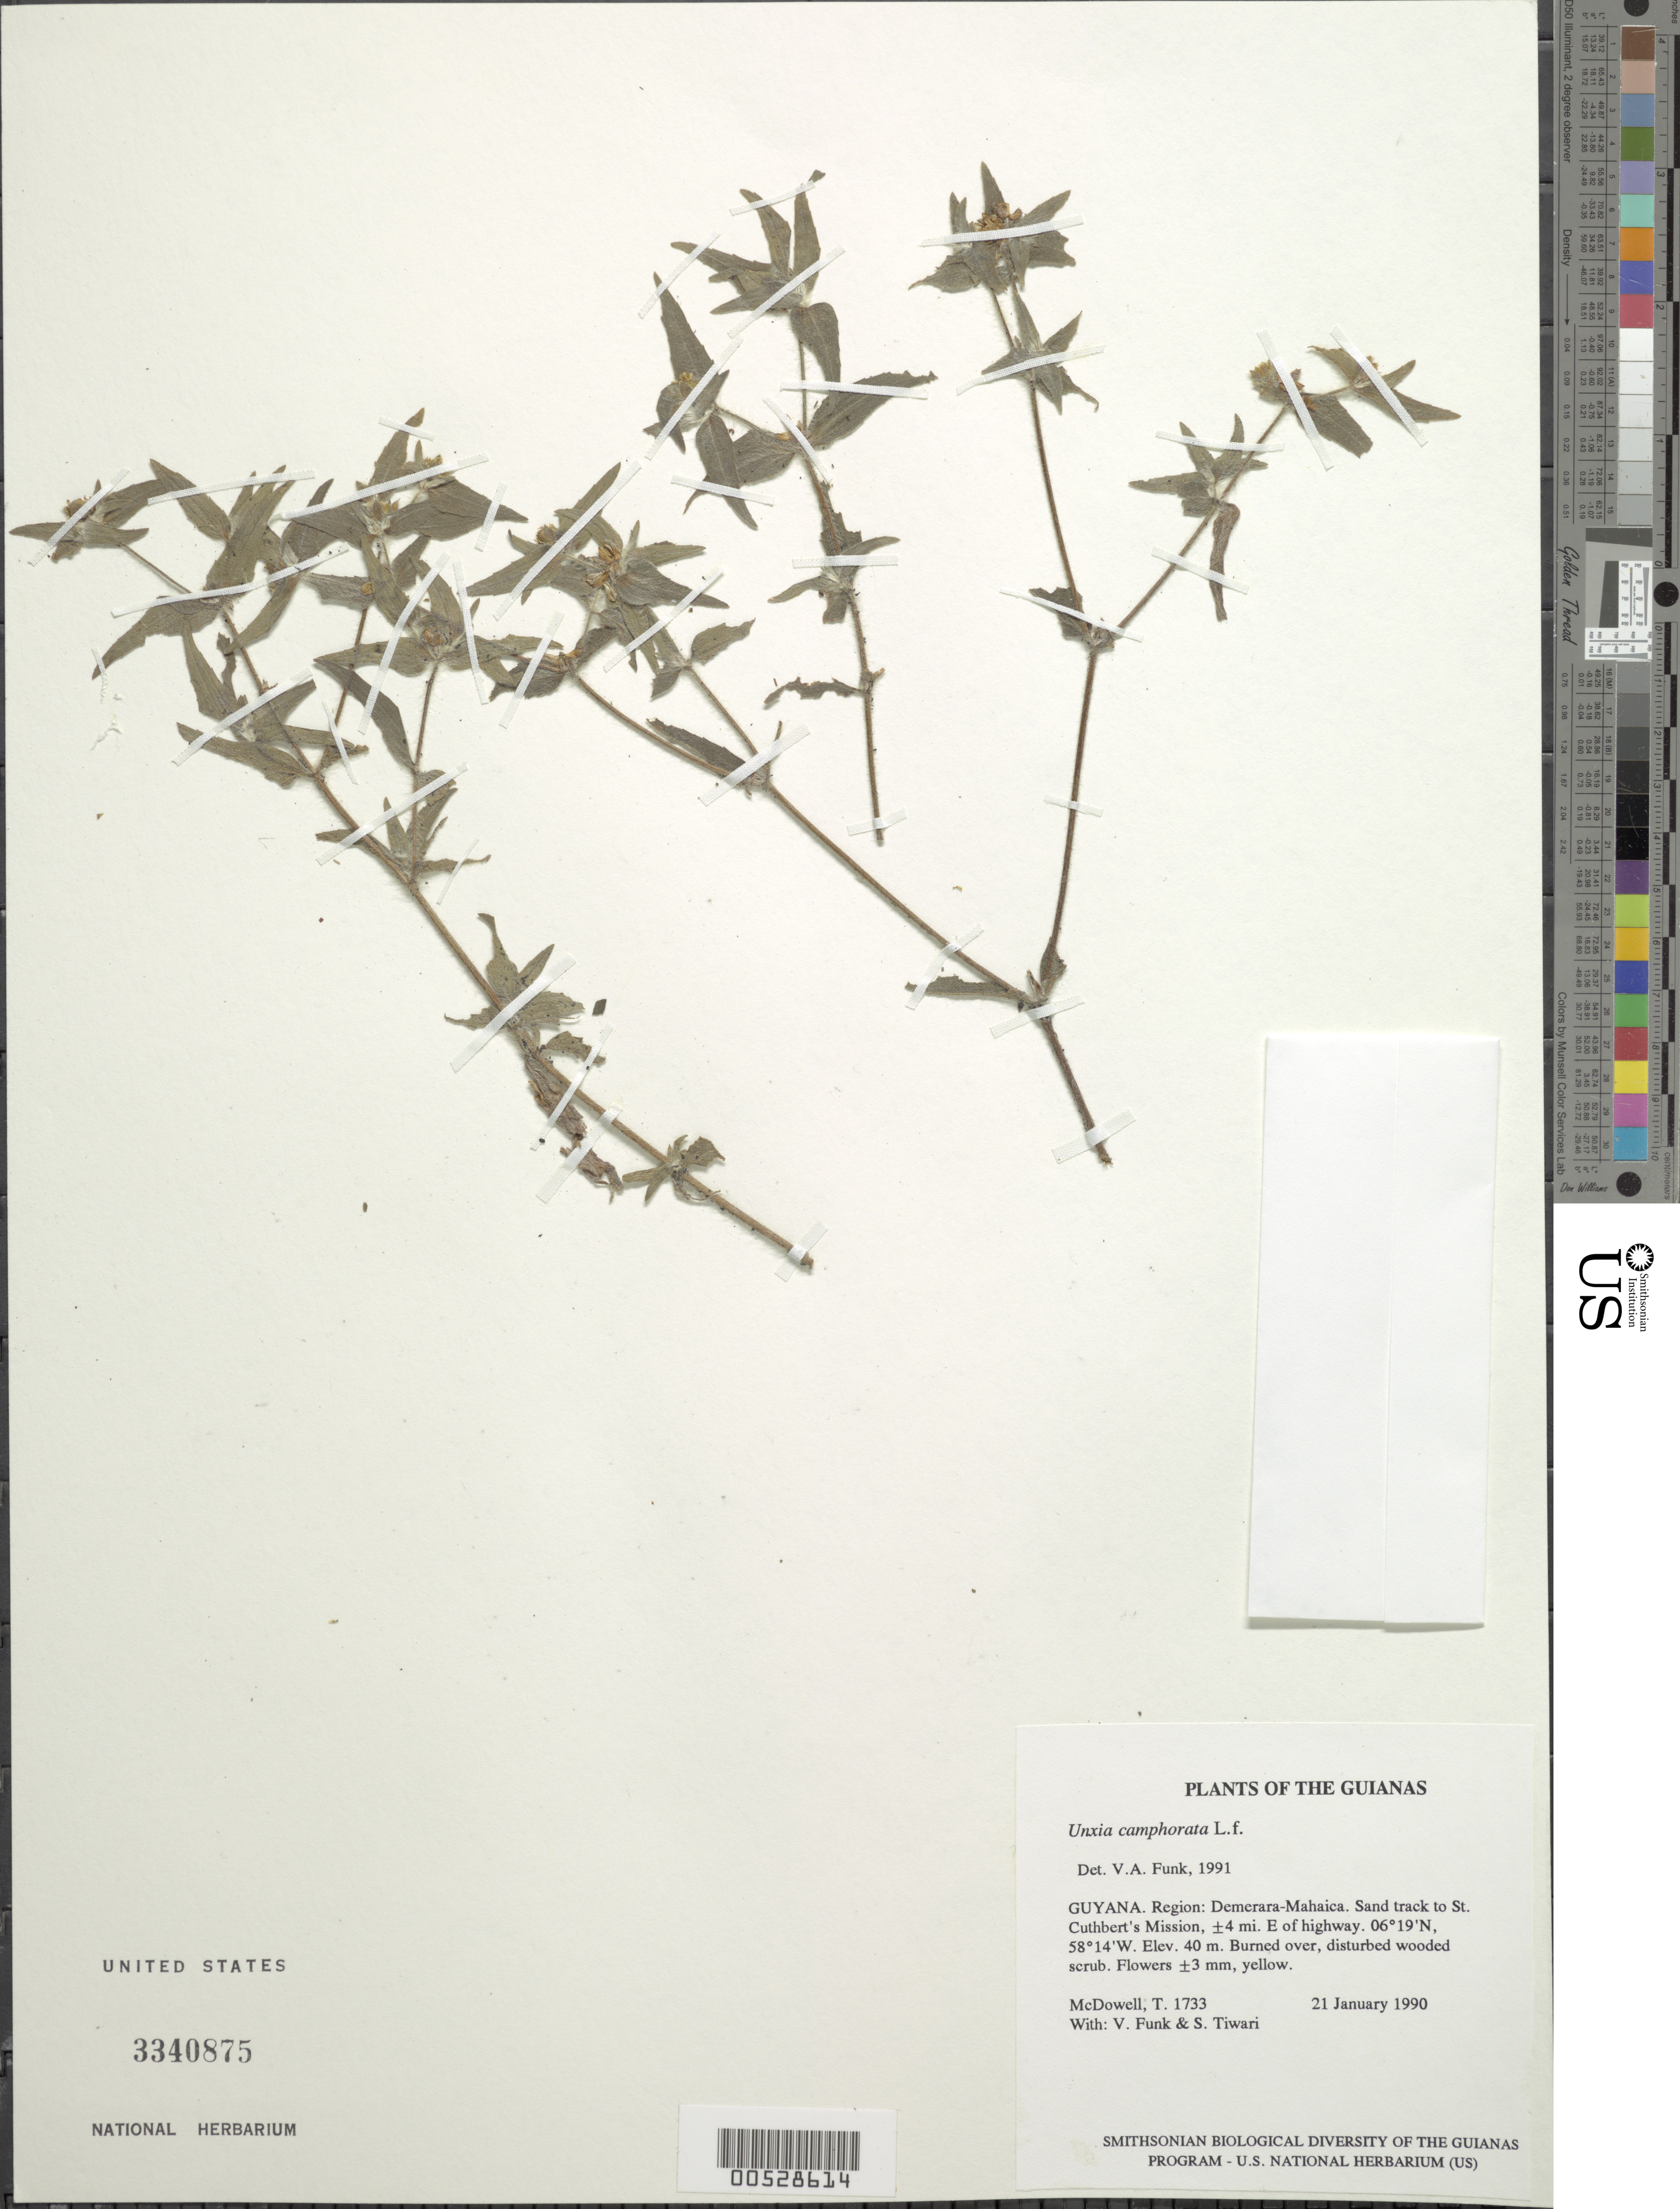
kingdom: Plantae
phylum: Tracheophyta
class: Magnoliopsida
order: Asterales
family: Asteraceae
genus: Unxia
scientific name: Unxia camphorata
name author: L. f.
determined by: Funk, Vicki A., (BOT), Smithsonian Institution - National Museum of Natural History (UNITED STATES)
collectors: T. McDowell, V. Funk & S. Tiwari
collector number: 1733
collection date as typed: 21 January 1990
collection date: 1990-01-21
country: Guyana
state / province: Demerara-Mahaica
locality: Sand track to St. Cuthbert's Mission, ±4 mi. E of highway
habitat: Burned over, highly disturbed wooded scrub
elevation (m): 40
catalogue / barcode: US 3340875